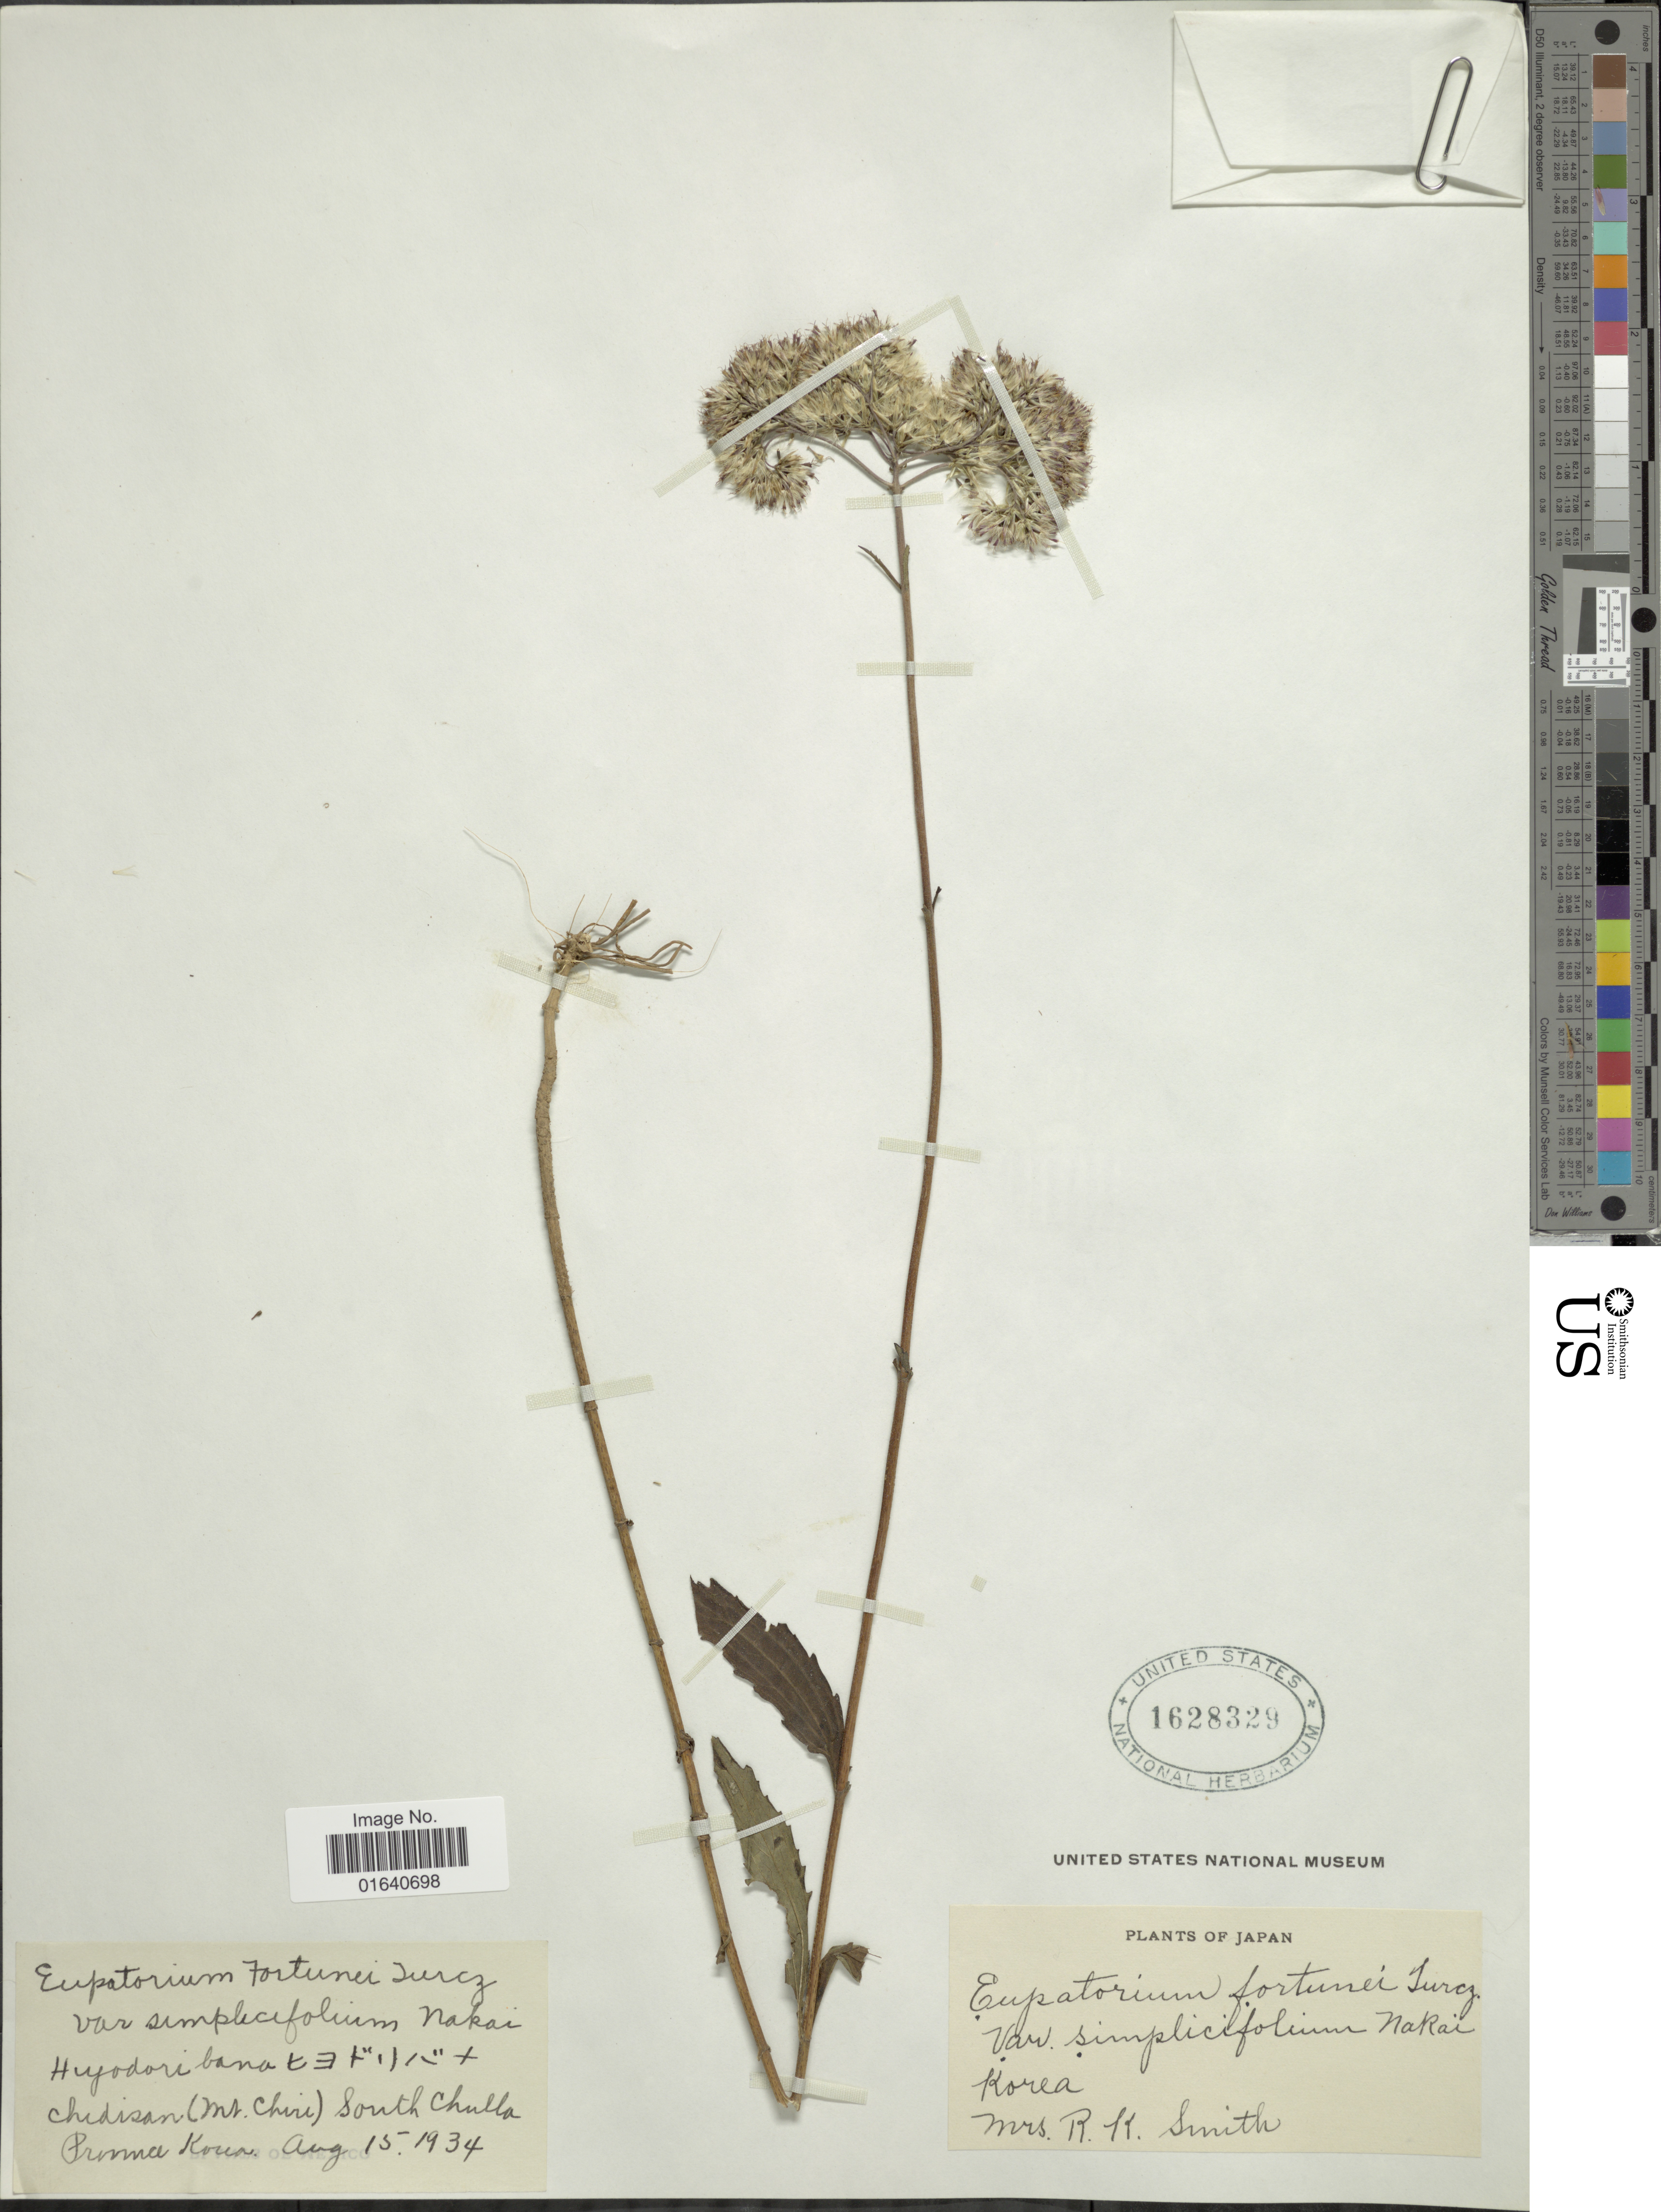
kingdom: Plantae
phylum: Tracheophyta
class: Magnoliopsida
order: Asterales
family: Asteraceae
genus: Eupatorium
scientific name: Eupatorium serotinum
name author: Turcz.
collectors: Mrs. R. K. Smith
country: Japan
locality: Koream Chedisan (mt Cheri) South Culla, province Korea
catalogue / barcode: US 1628329